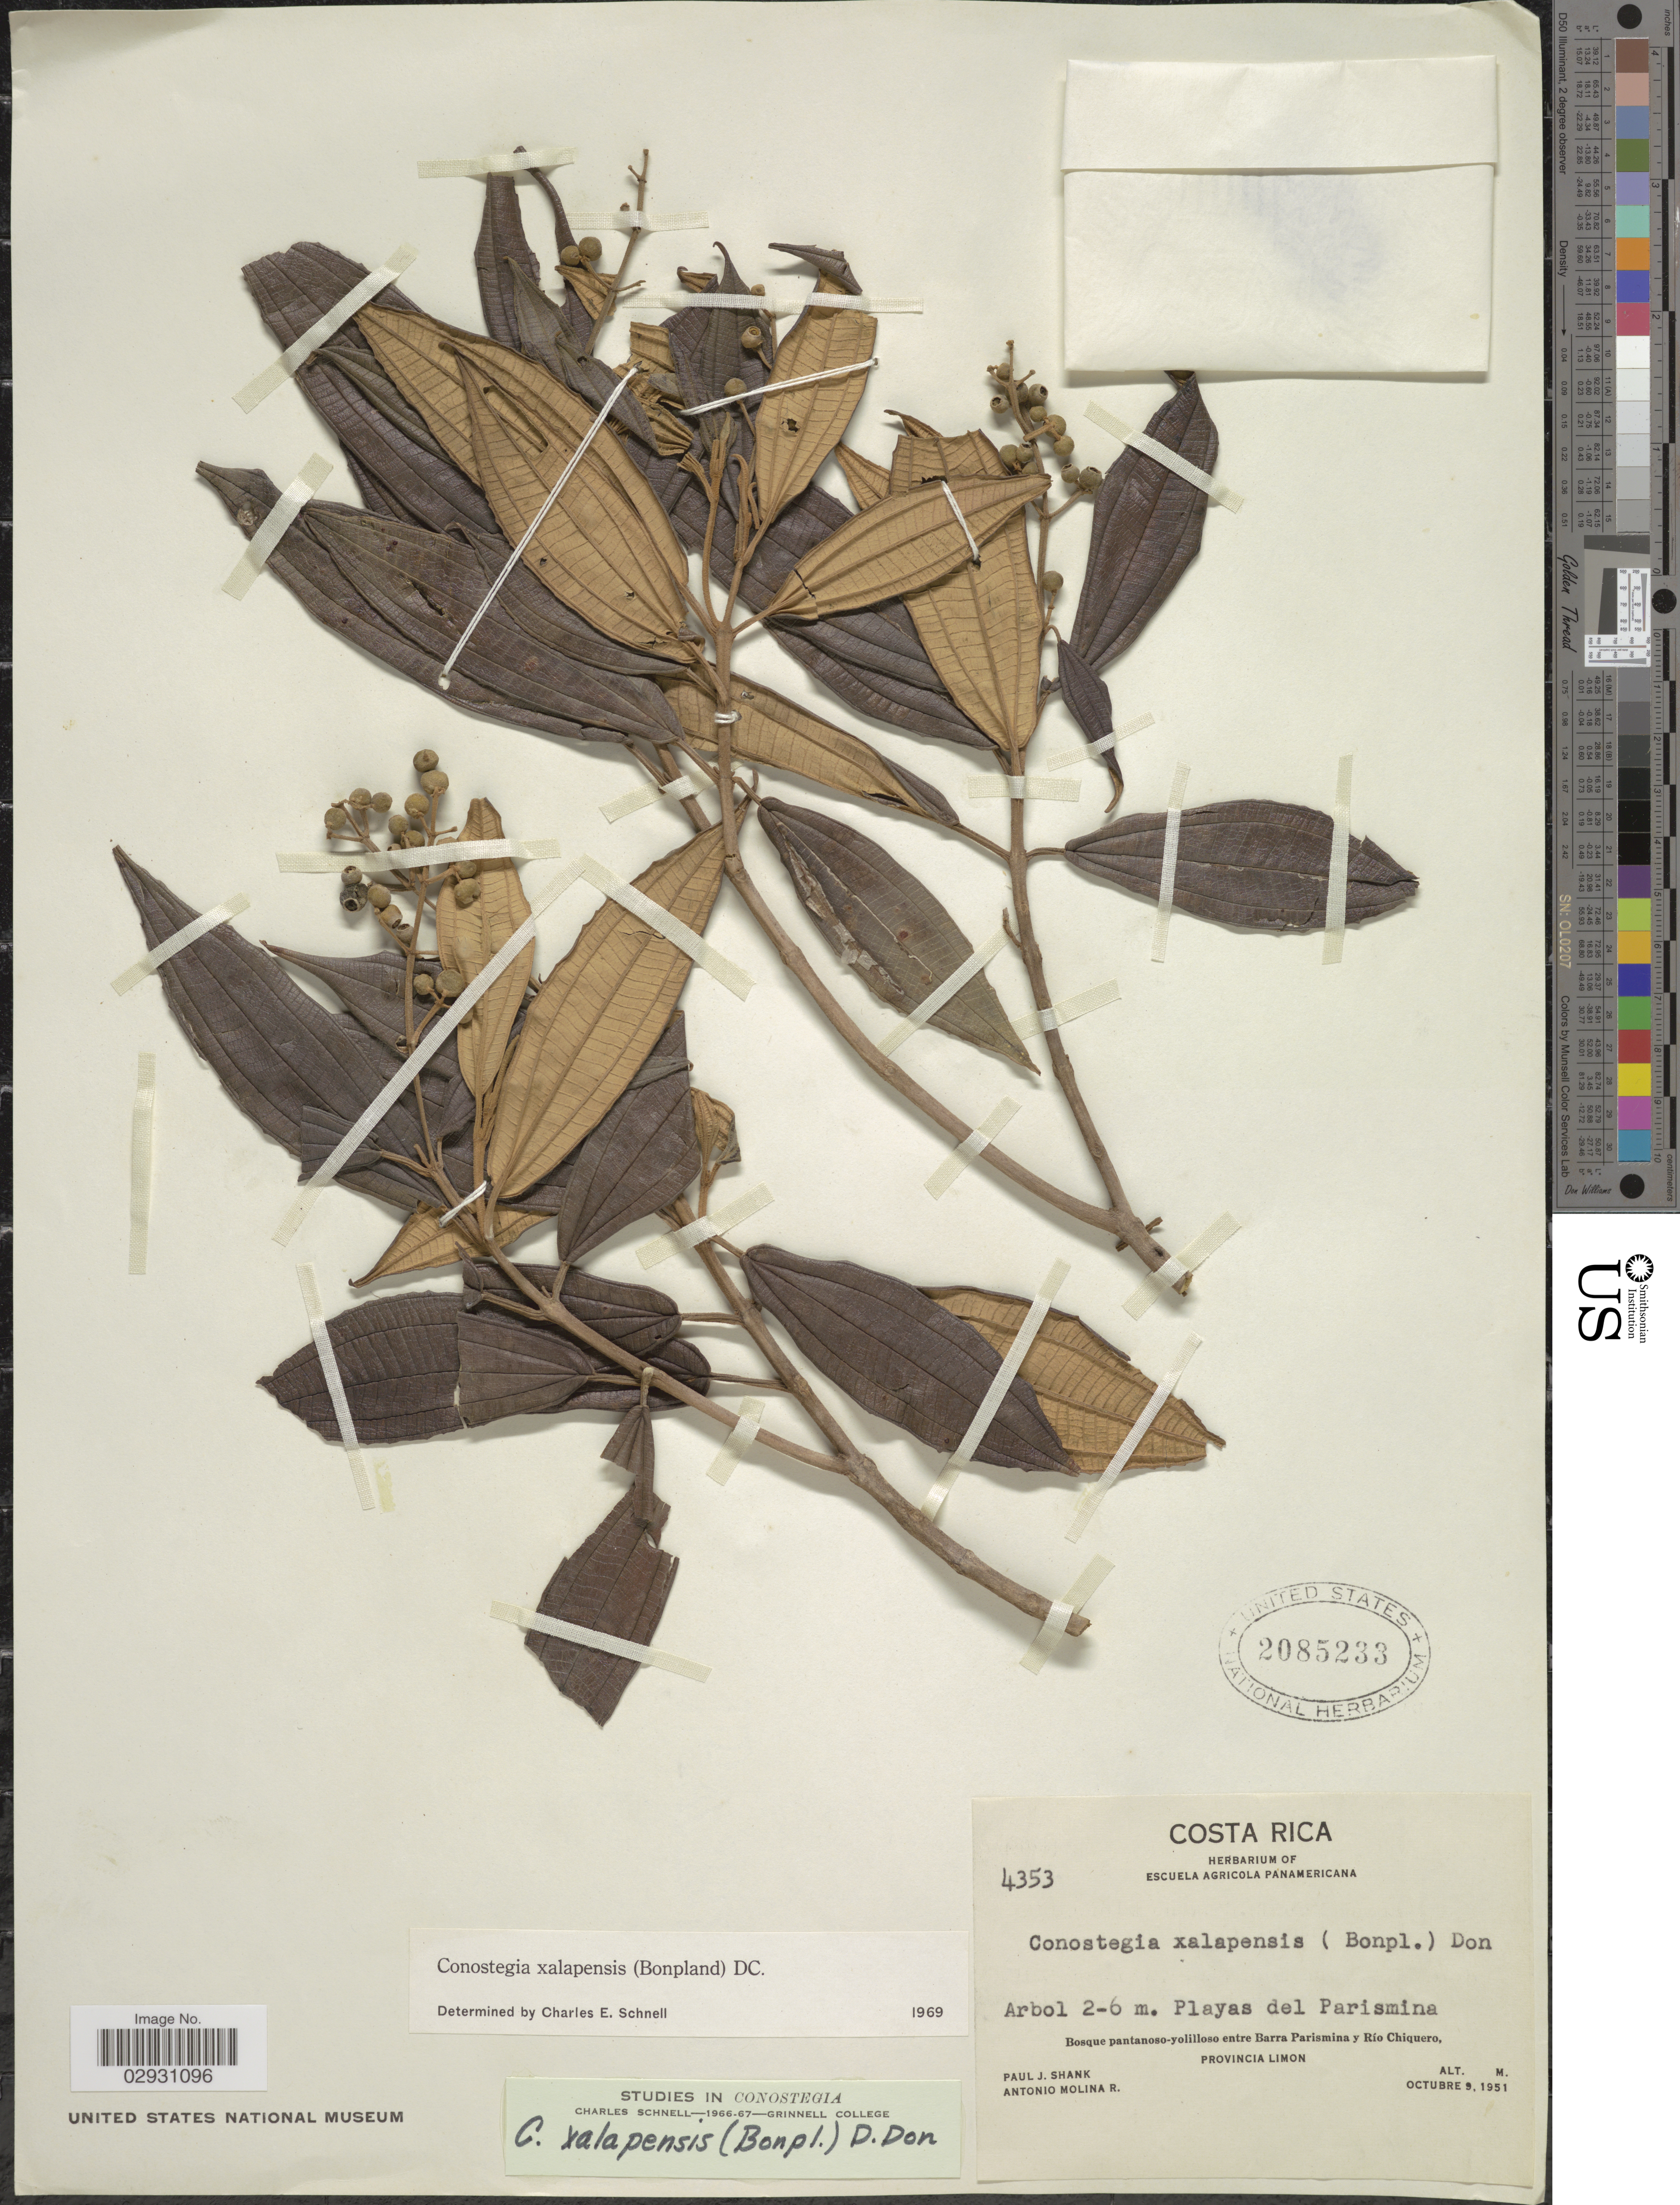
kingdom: Plantae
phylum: Tracheophyta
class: Magnoliopsida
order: Myrtales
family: Melastomataceae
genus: Conostegia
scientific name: Conostegia quadrangularis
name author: Schltdl. ex Steud.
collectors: P. J. Shank & A. Molina R.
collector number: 4353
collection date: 1951-10-09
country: Costa Rica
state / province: Limón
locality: Playas del Parismina. Bosque pantanoso-yolilloso entre Barra Parismina y Río Chiquero.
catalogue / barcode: US 2085233